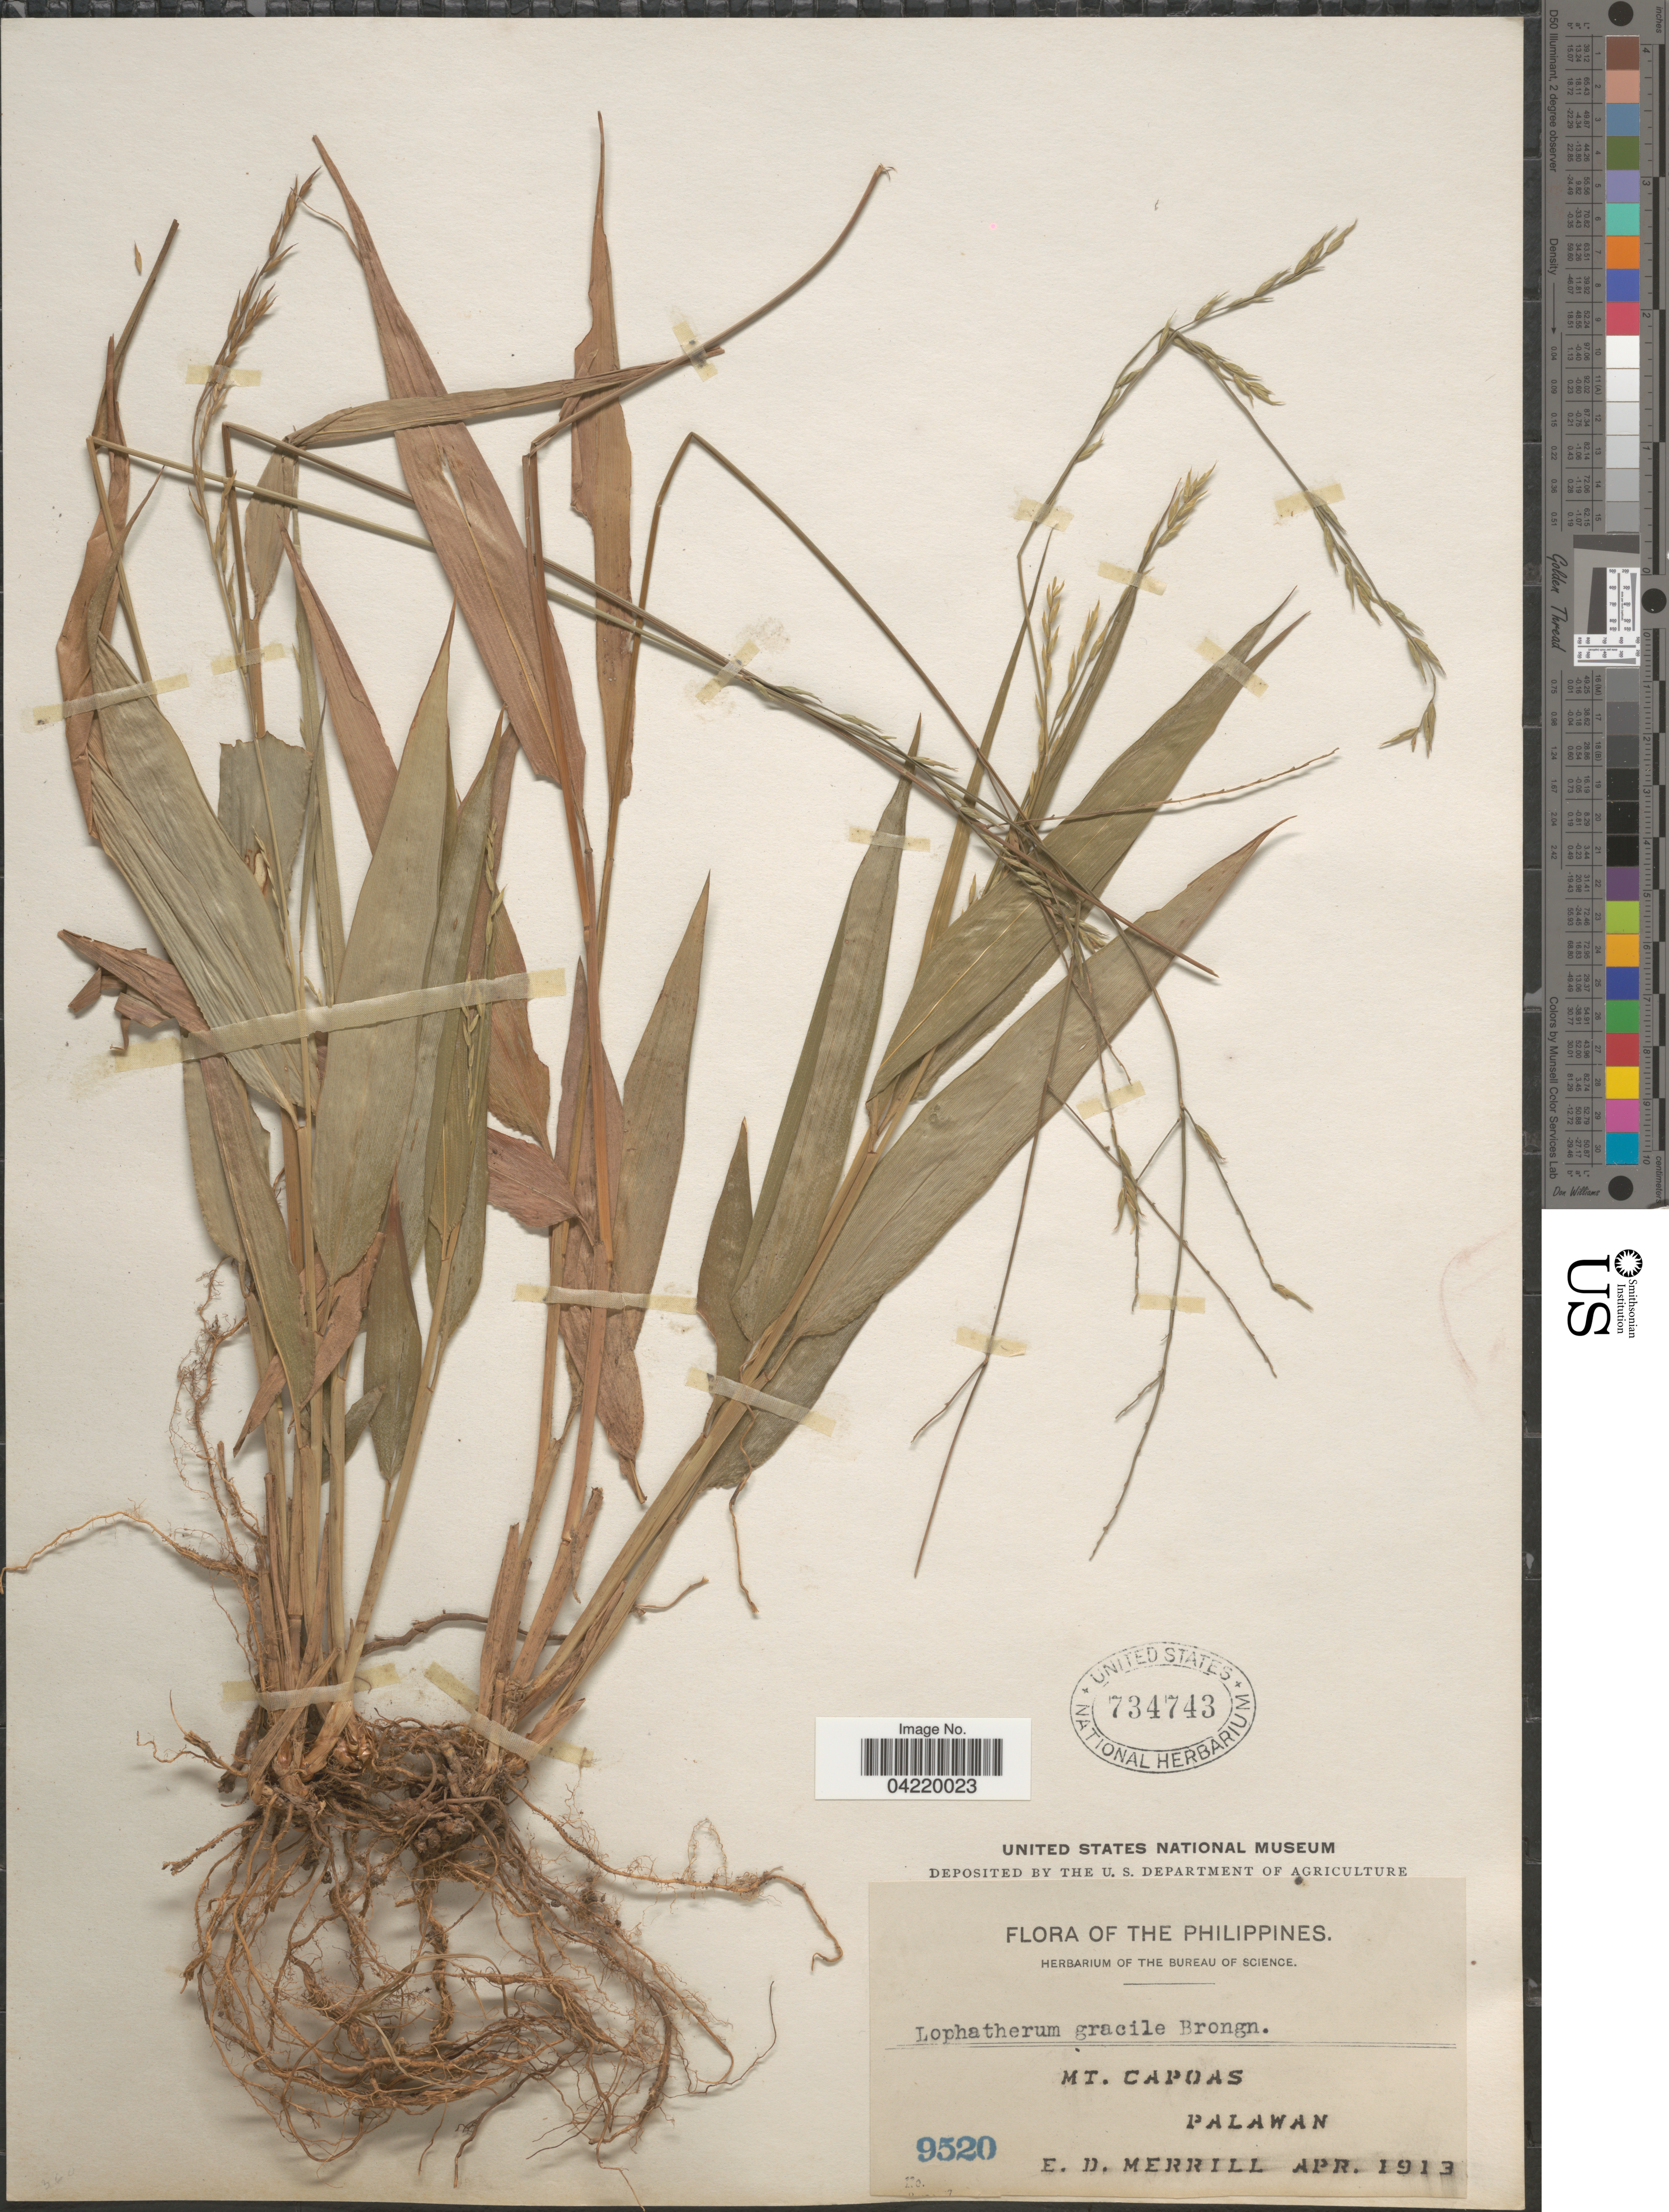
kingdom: Plantae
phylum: Tracheophyta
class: Liliopsida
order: Poales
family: Poaceae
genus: Lophatherum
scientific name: Lophatherum gracile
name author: Brongn.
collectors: E. D. Merrill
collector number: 9520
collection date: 1913-04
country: Philippines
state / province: Mimaropa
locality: Mt. Capoas. Palawan.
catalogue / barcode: US 734743